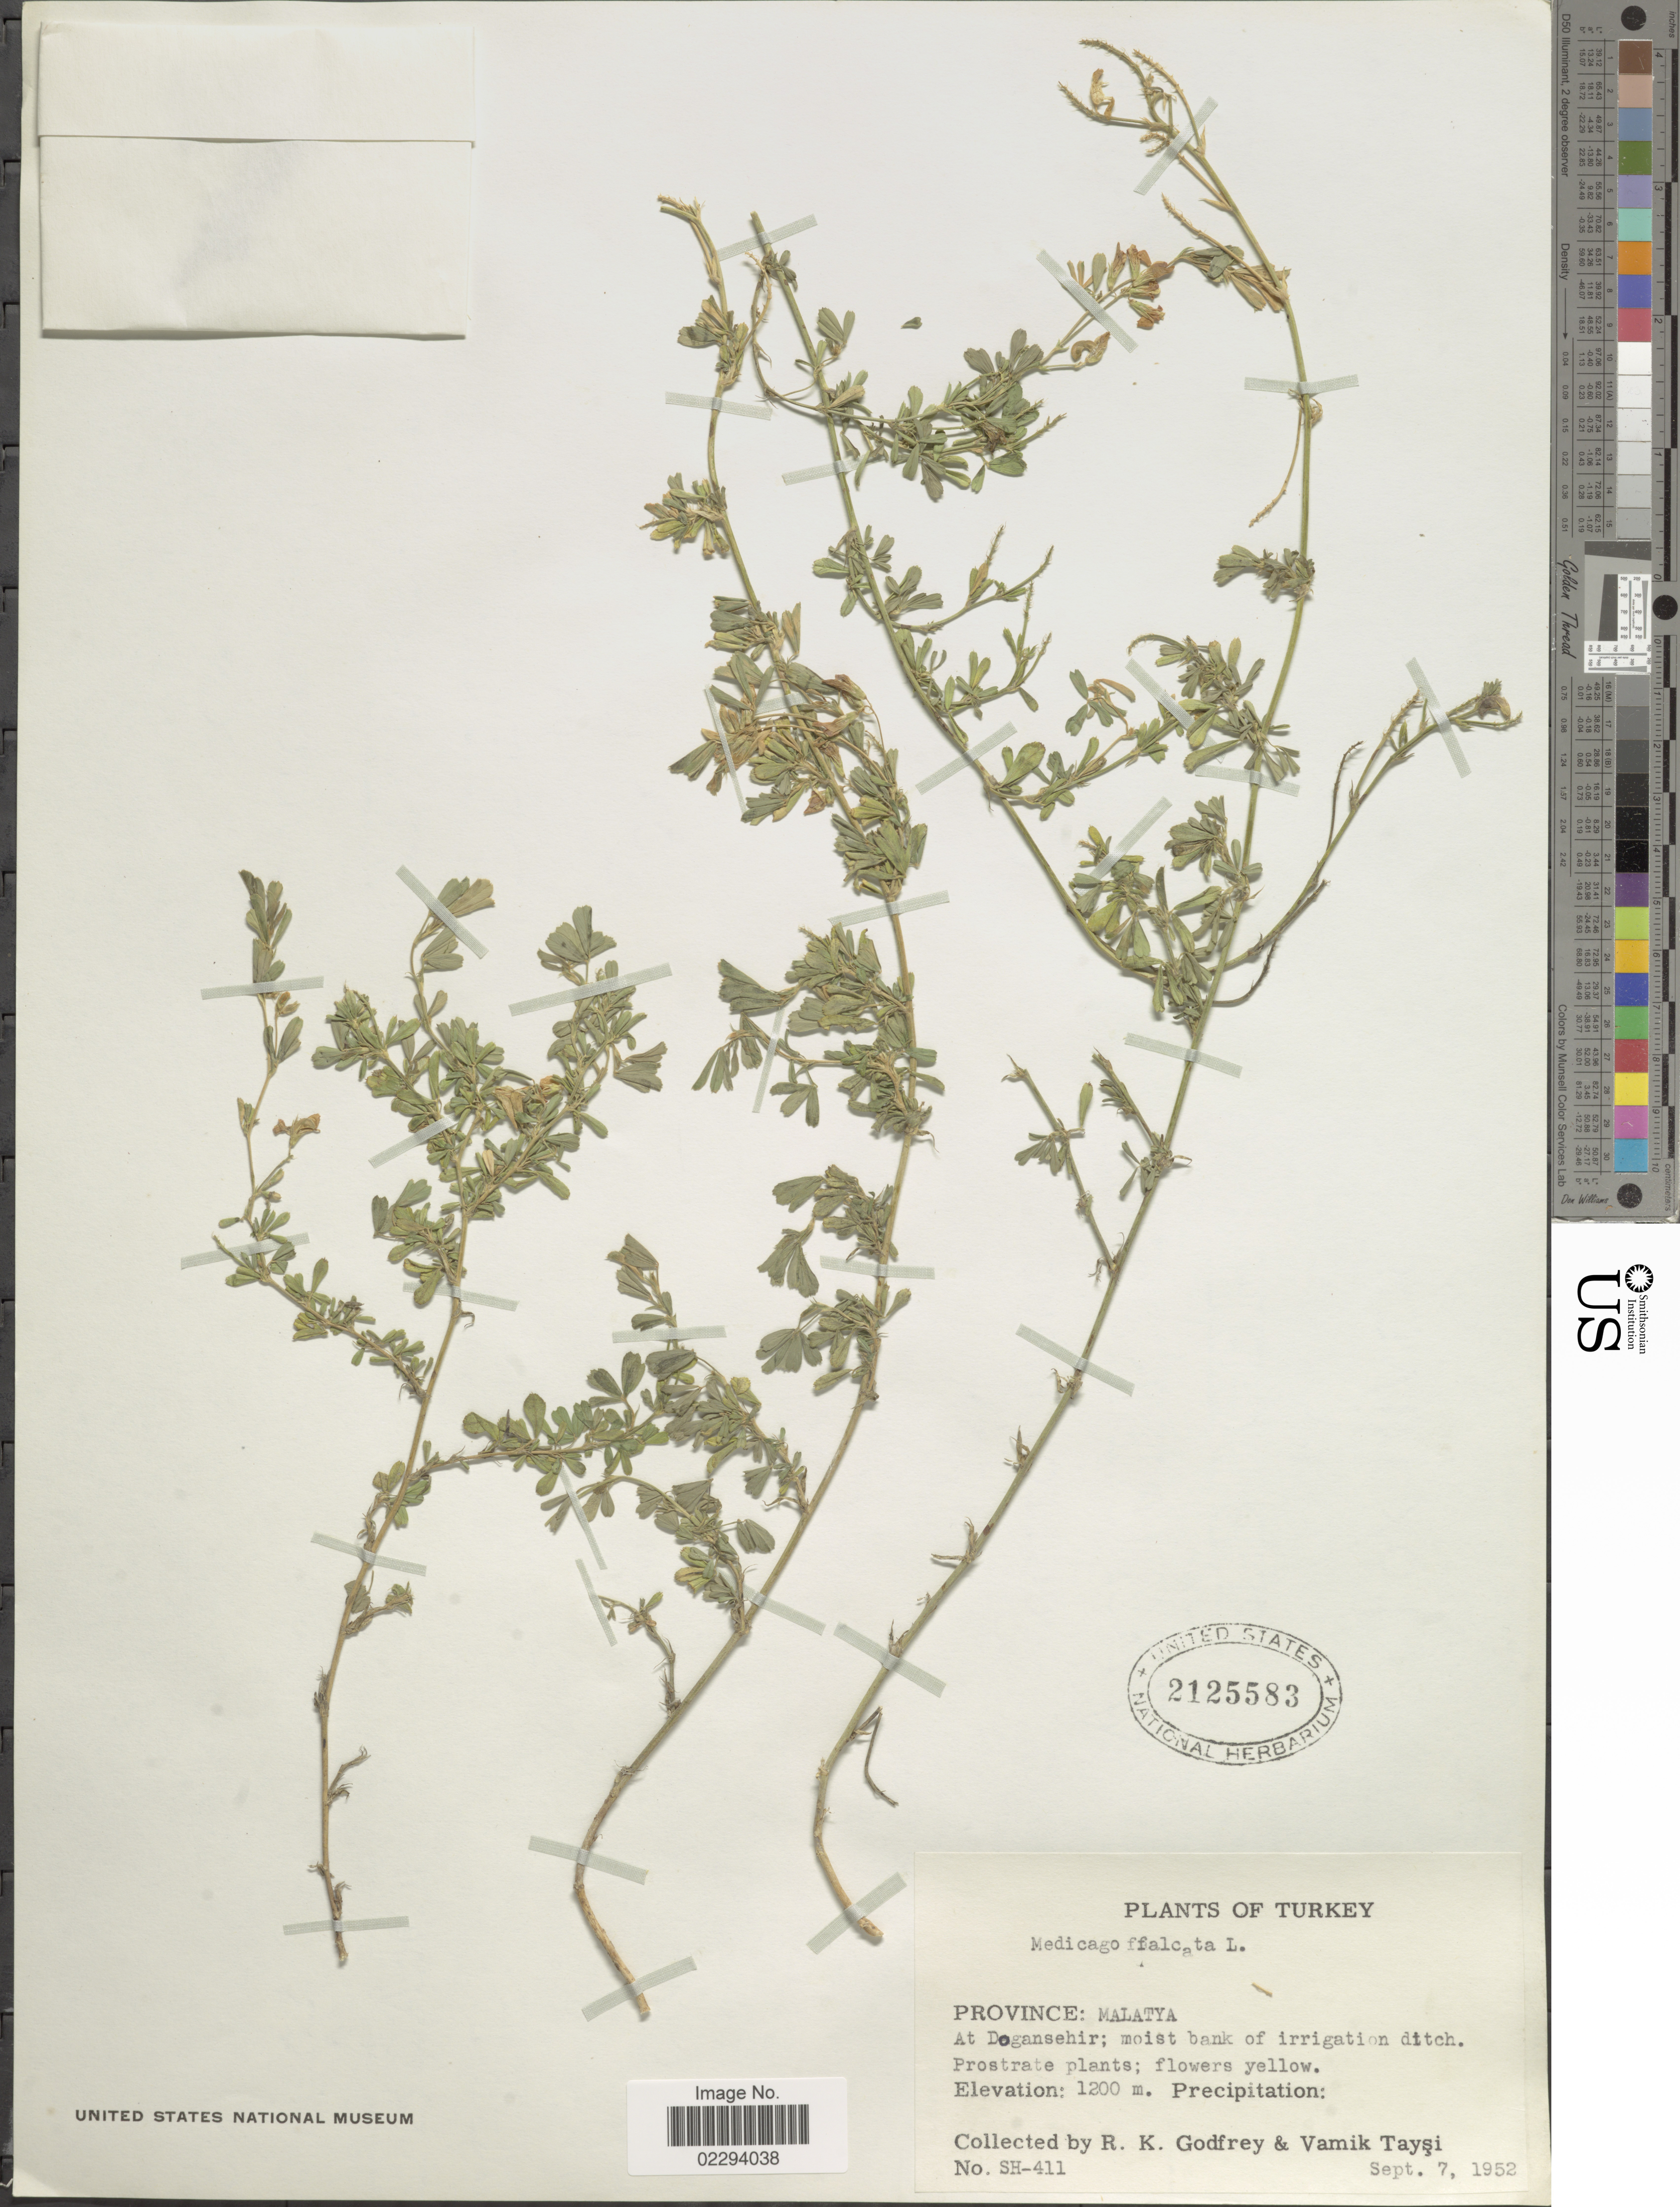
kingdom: Plantae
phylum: Tracheophyta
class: Magnoliopsida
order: Fabales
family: Fabaceae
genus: Medicago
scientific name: Medicago falcata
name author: L.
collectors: R. K. Godfrey & V. Taysi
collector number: SH-411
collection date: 1952-09-07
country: Turkey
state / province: Malatya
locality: Province: Malatya. At Dogansehir; moist bank of irrigation ditch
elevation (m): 1200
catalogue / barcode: US 2125583